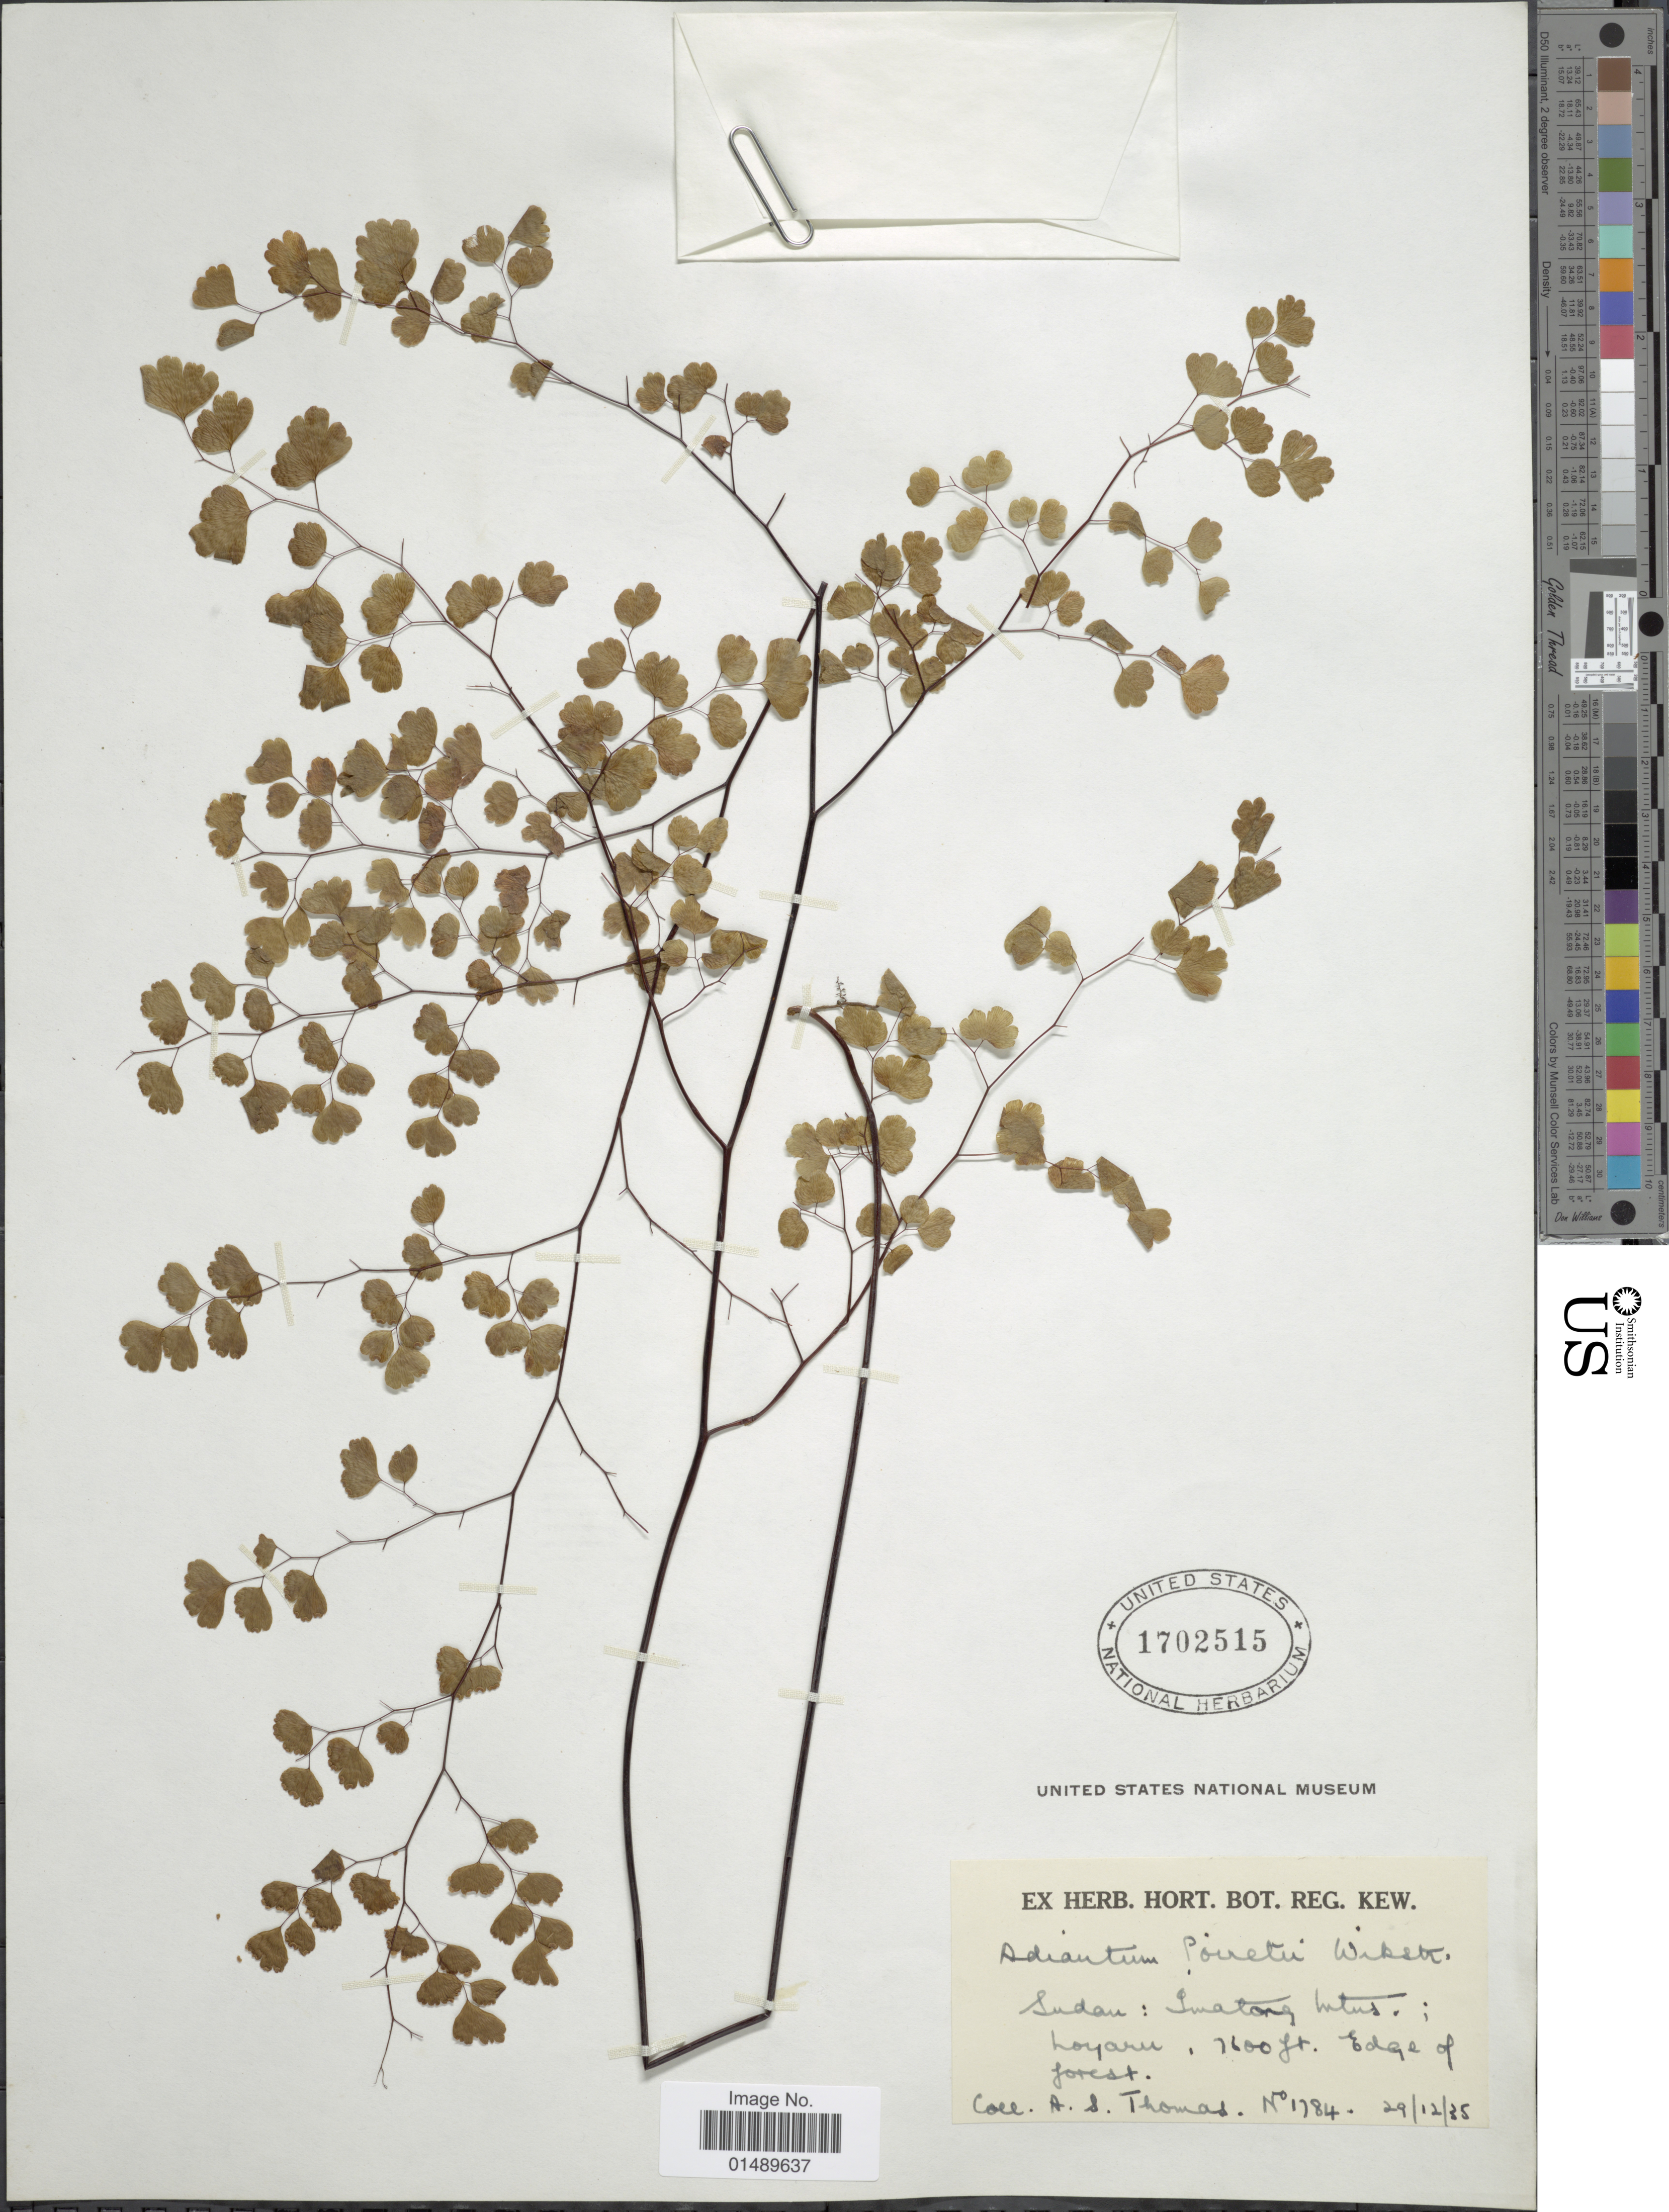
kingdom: Plantae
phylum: Tracheophyta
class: Polypodiopsida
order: Polypodiales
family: Pteridaceae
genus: Adiantum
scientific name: Adiantum poiretii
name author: Wikstr.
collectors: A. Thomas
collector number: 1784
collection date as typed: Transcribed d/m/y: 29/12/35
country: Sudan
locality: Sudan: Imatong Mts, Loyaru.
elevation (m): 2316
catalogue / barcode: US 1702515